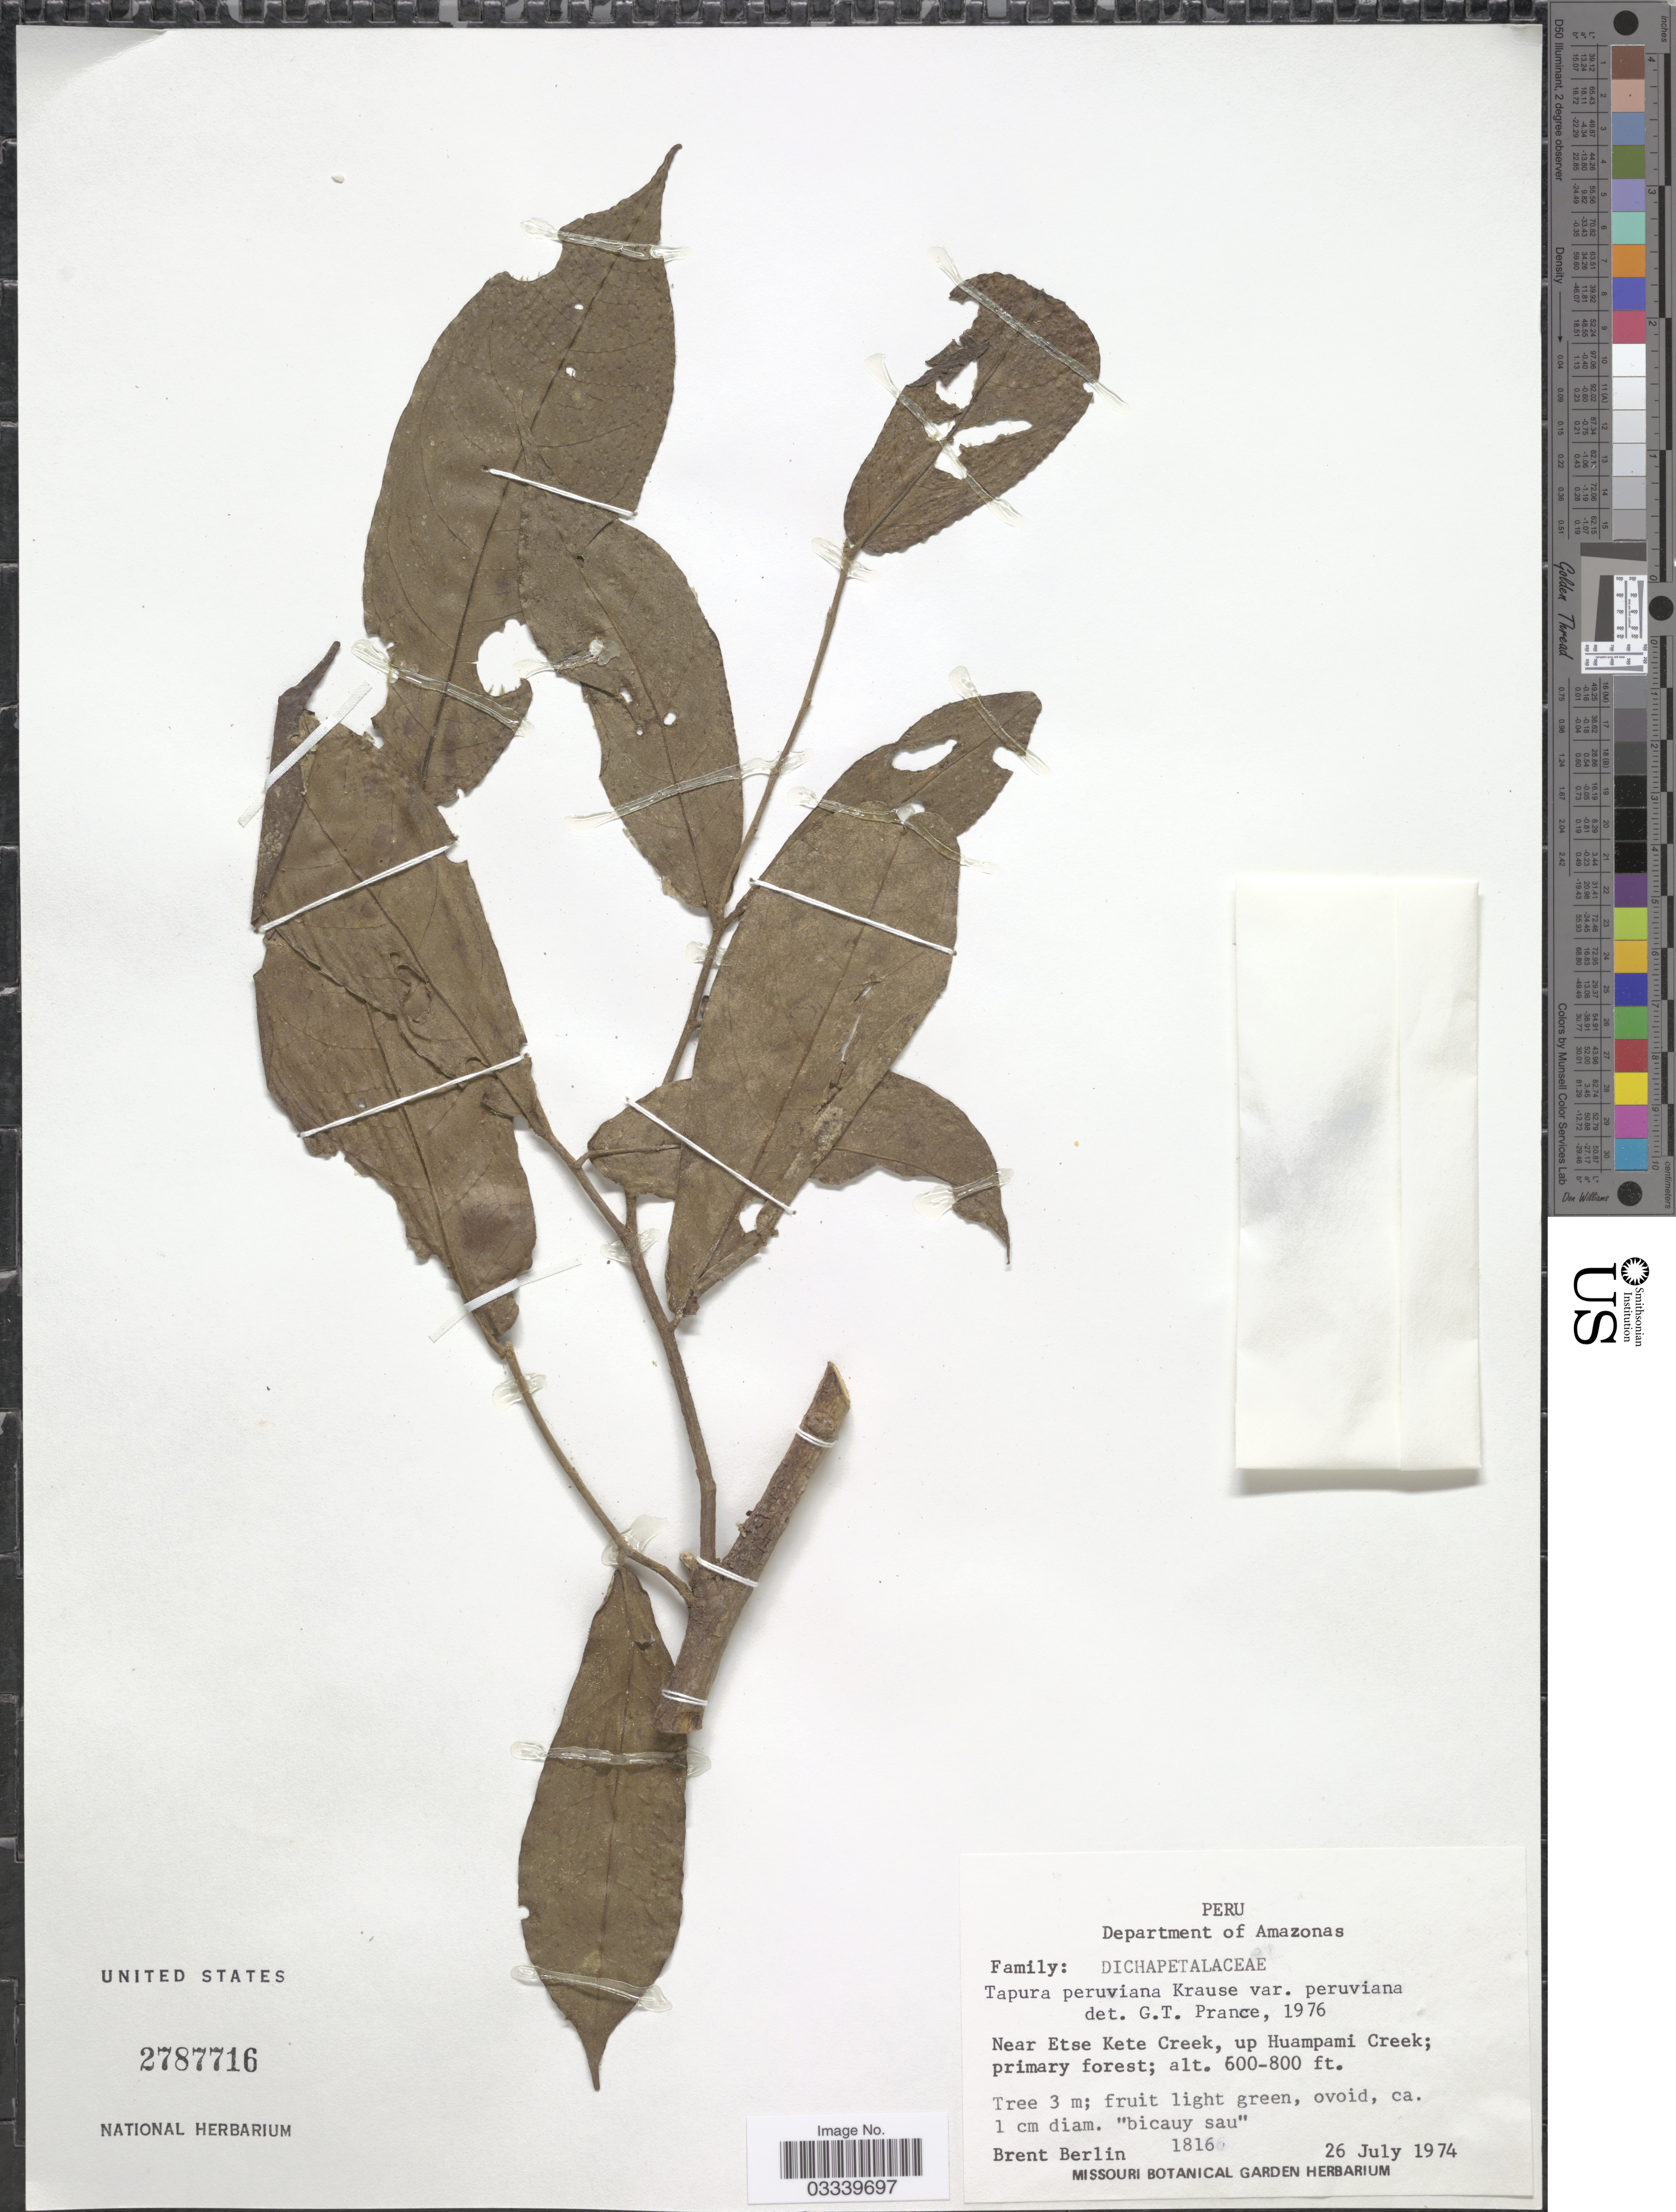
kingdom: Plantae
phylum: Tracheophyta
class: Magnoliopsida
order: Malpighiales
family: Dichapetalaceae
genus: Tapura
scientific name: Tapura peruviana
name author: K. Krause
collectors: B. Berlin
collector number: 1816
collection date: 1974-07-26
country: Peru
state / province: Amazonas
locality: Department of Amazonas. Near Etse Kete Creek, up Huampami Creek.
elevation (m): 183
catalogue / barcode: US 2787716